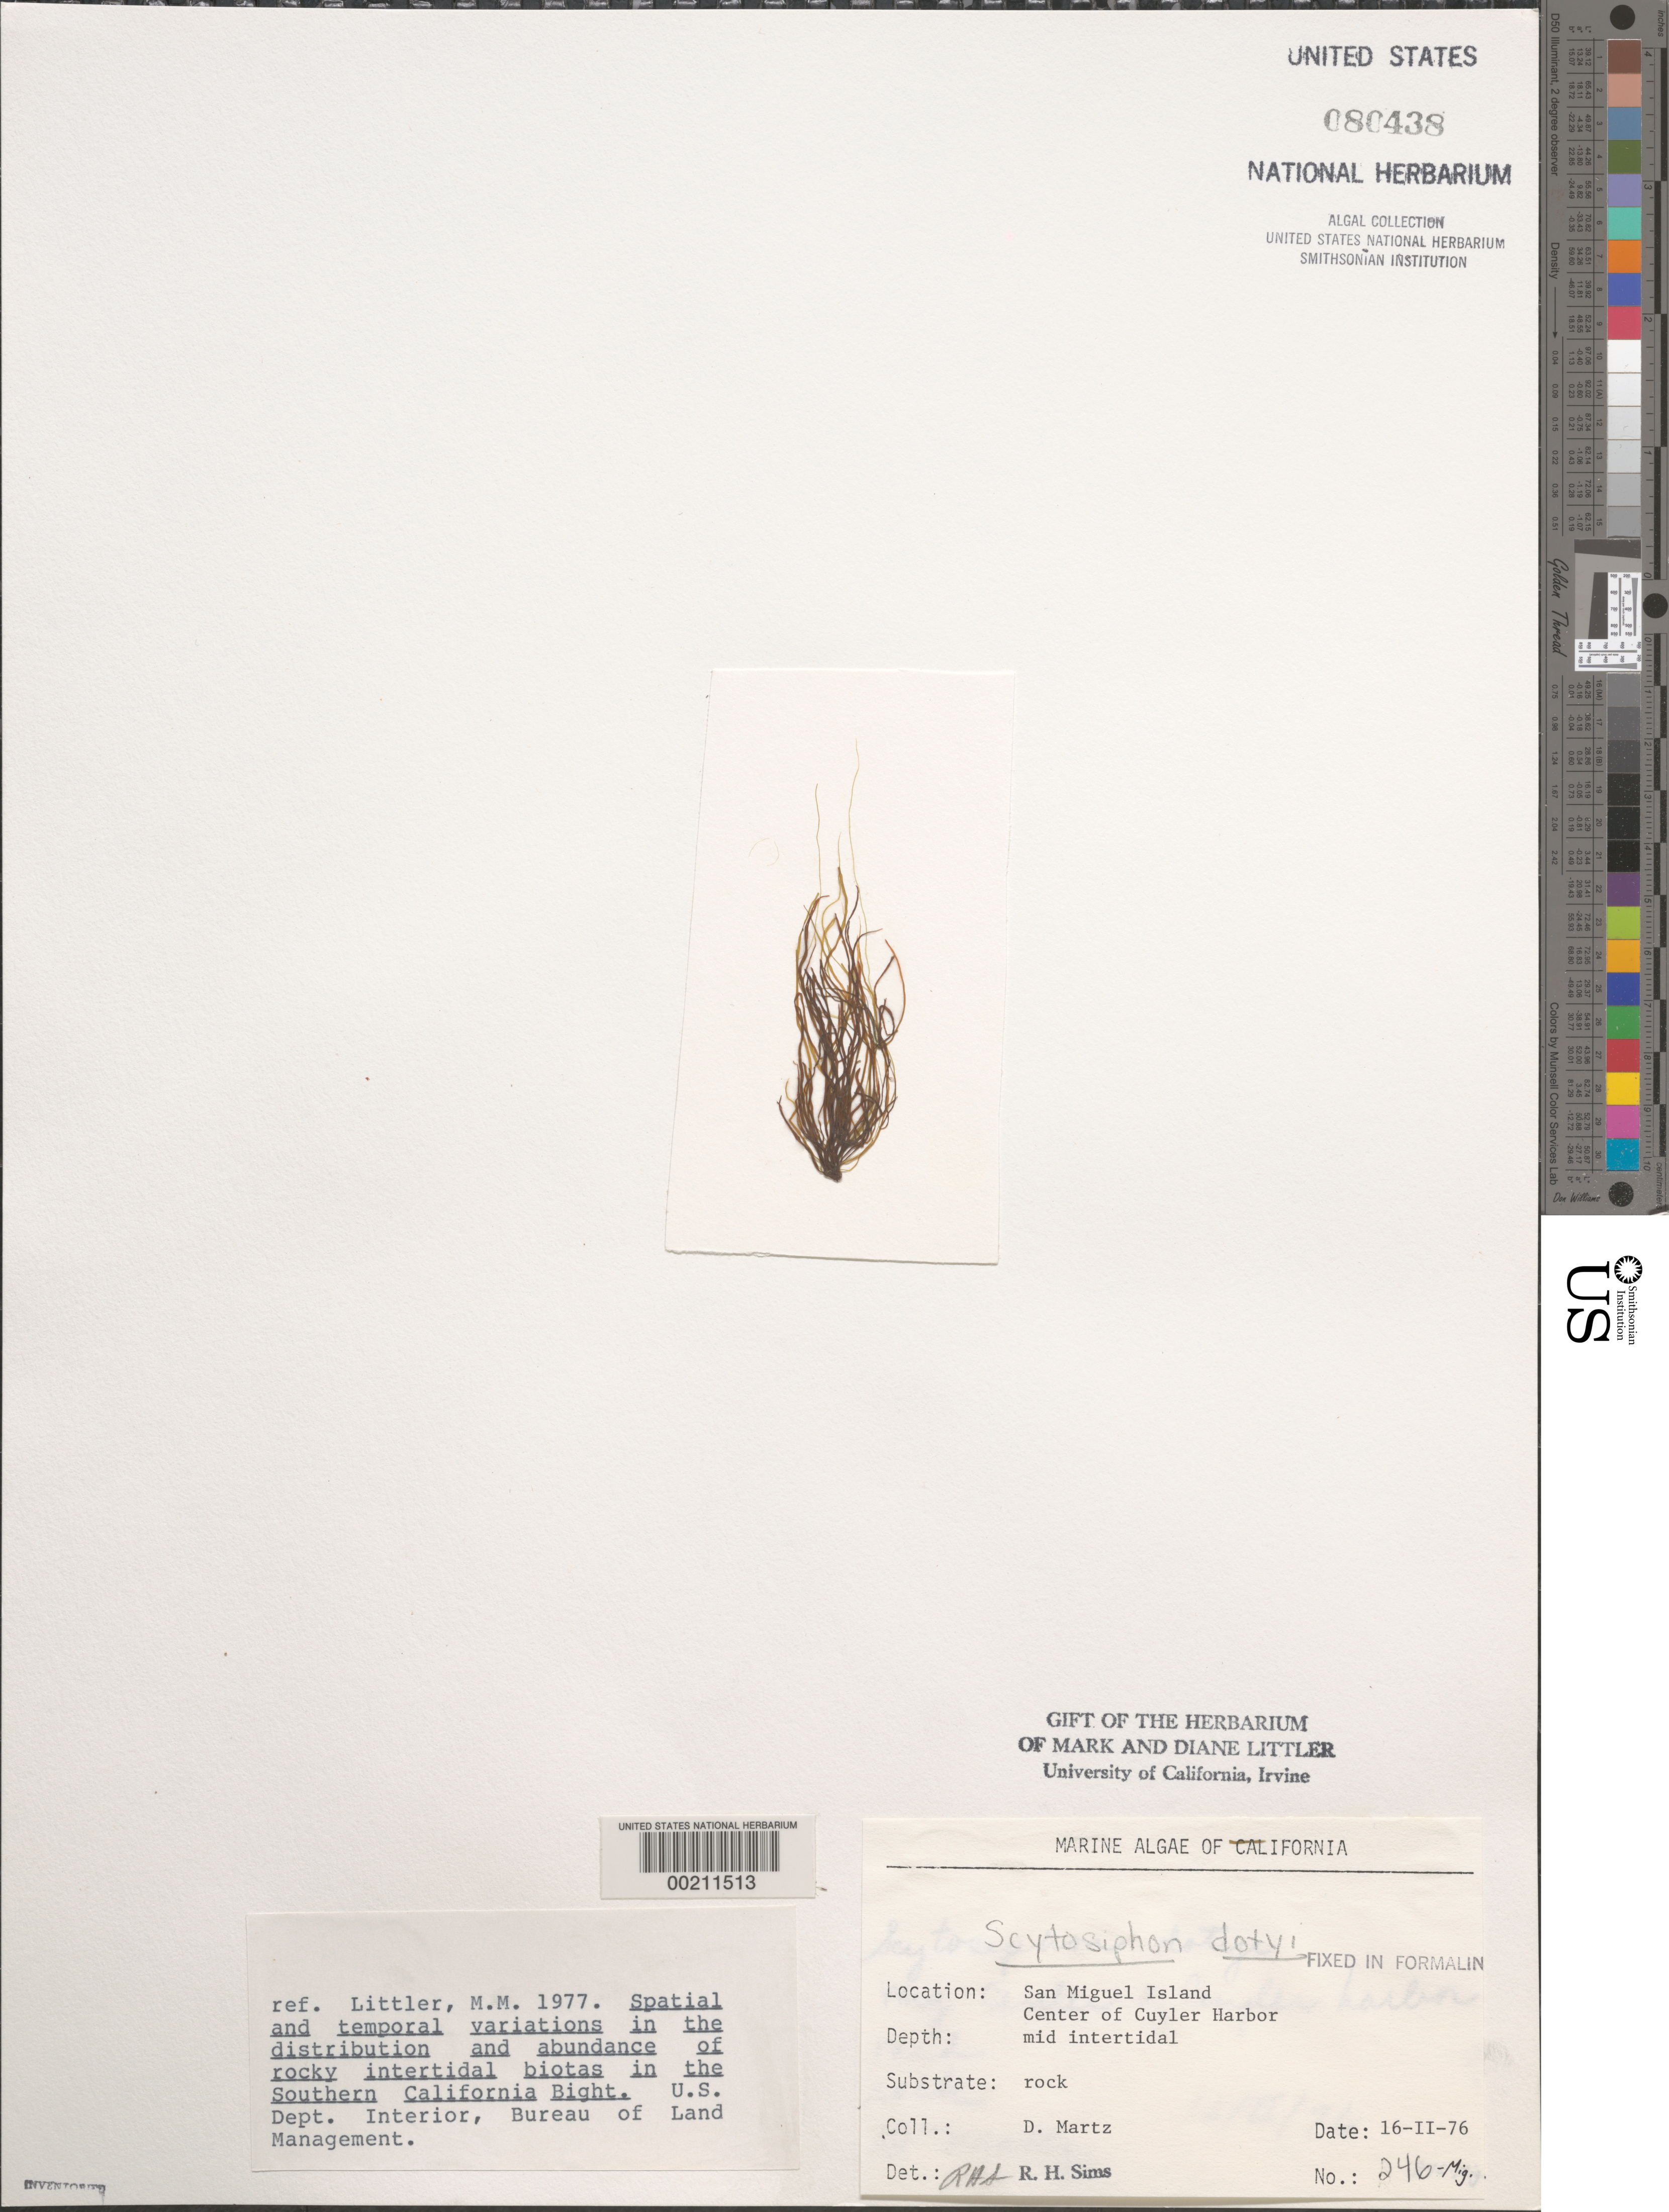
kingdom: Chromista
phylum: Ochrophyta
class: Phaeophyceae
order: Scytosiphonales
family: Scytosiphonaceae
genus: Scytosiphon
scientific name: Scytosiphon dotyi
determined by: Sims, Robert H.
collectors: D. Martz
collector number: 246-mig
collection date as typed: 16 Feb 1976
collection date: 1976-02-16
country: United States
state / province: California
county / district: Santa Barbara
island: San Miguel Island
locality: Cuyler Harbor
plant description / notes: BLM-SOCALBIGHT Rocky Intertidal Survey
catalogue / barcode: US 80438